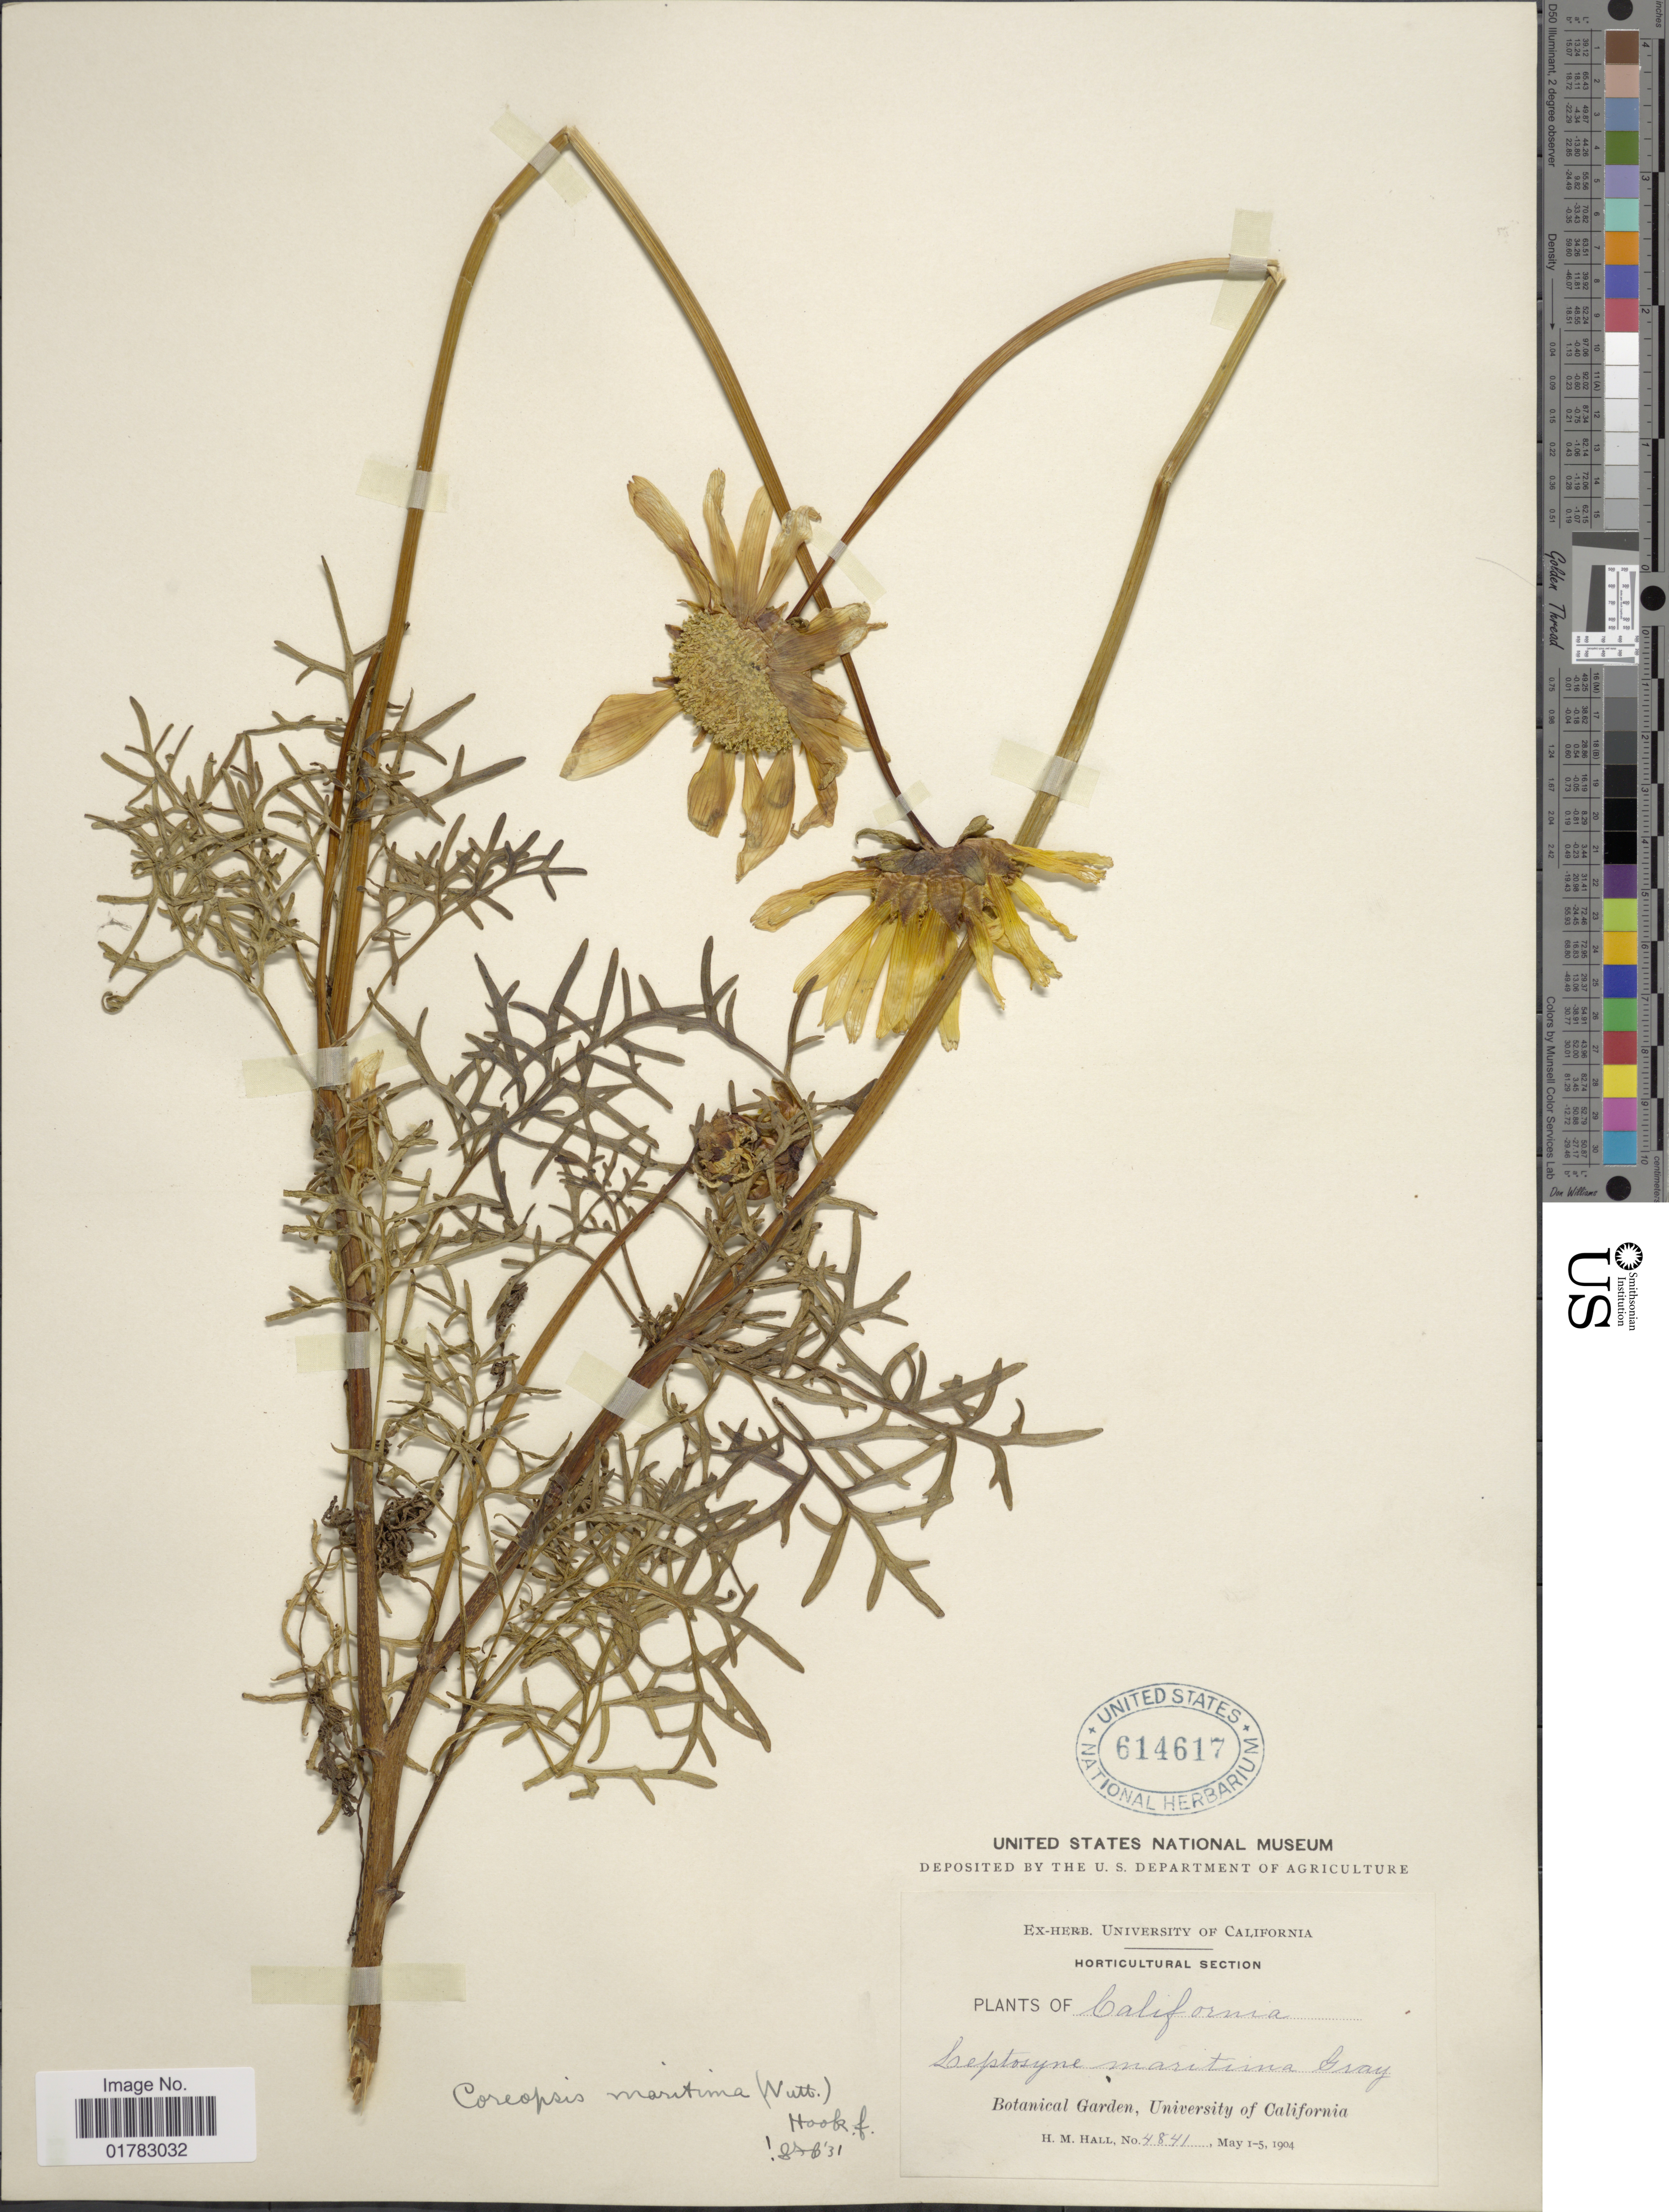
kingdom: Plantae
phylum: Tracheophyta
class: Magnoliopsida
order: Asterales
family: Asteraceae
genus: Coreopsis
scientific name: Coreopsis maritima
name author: (Nutt.) Hook. f.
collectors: H. M. Hall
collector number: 4841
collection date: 1904-05-01/1904-05-05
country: United States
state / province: California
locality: Botanical Garden, University of California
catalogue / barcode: US 614617